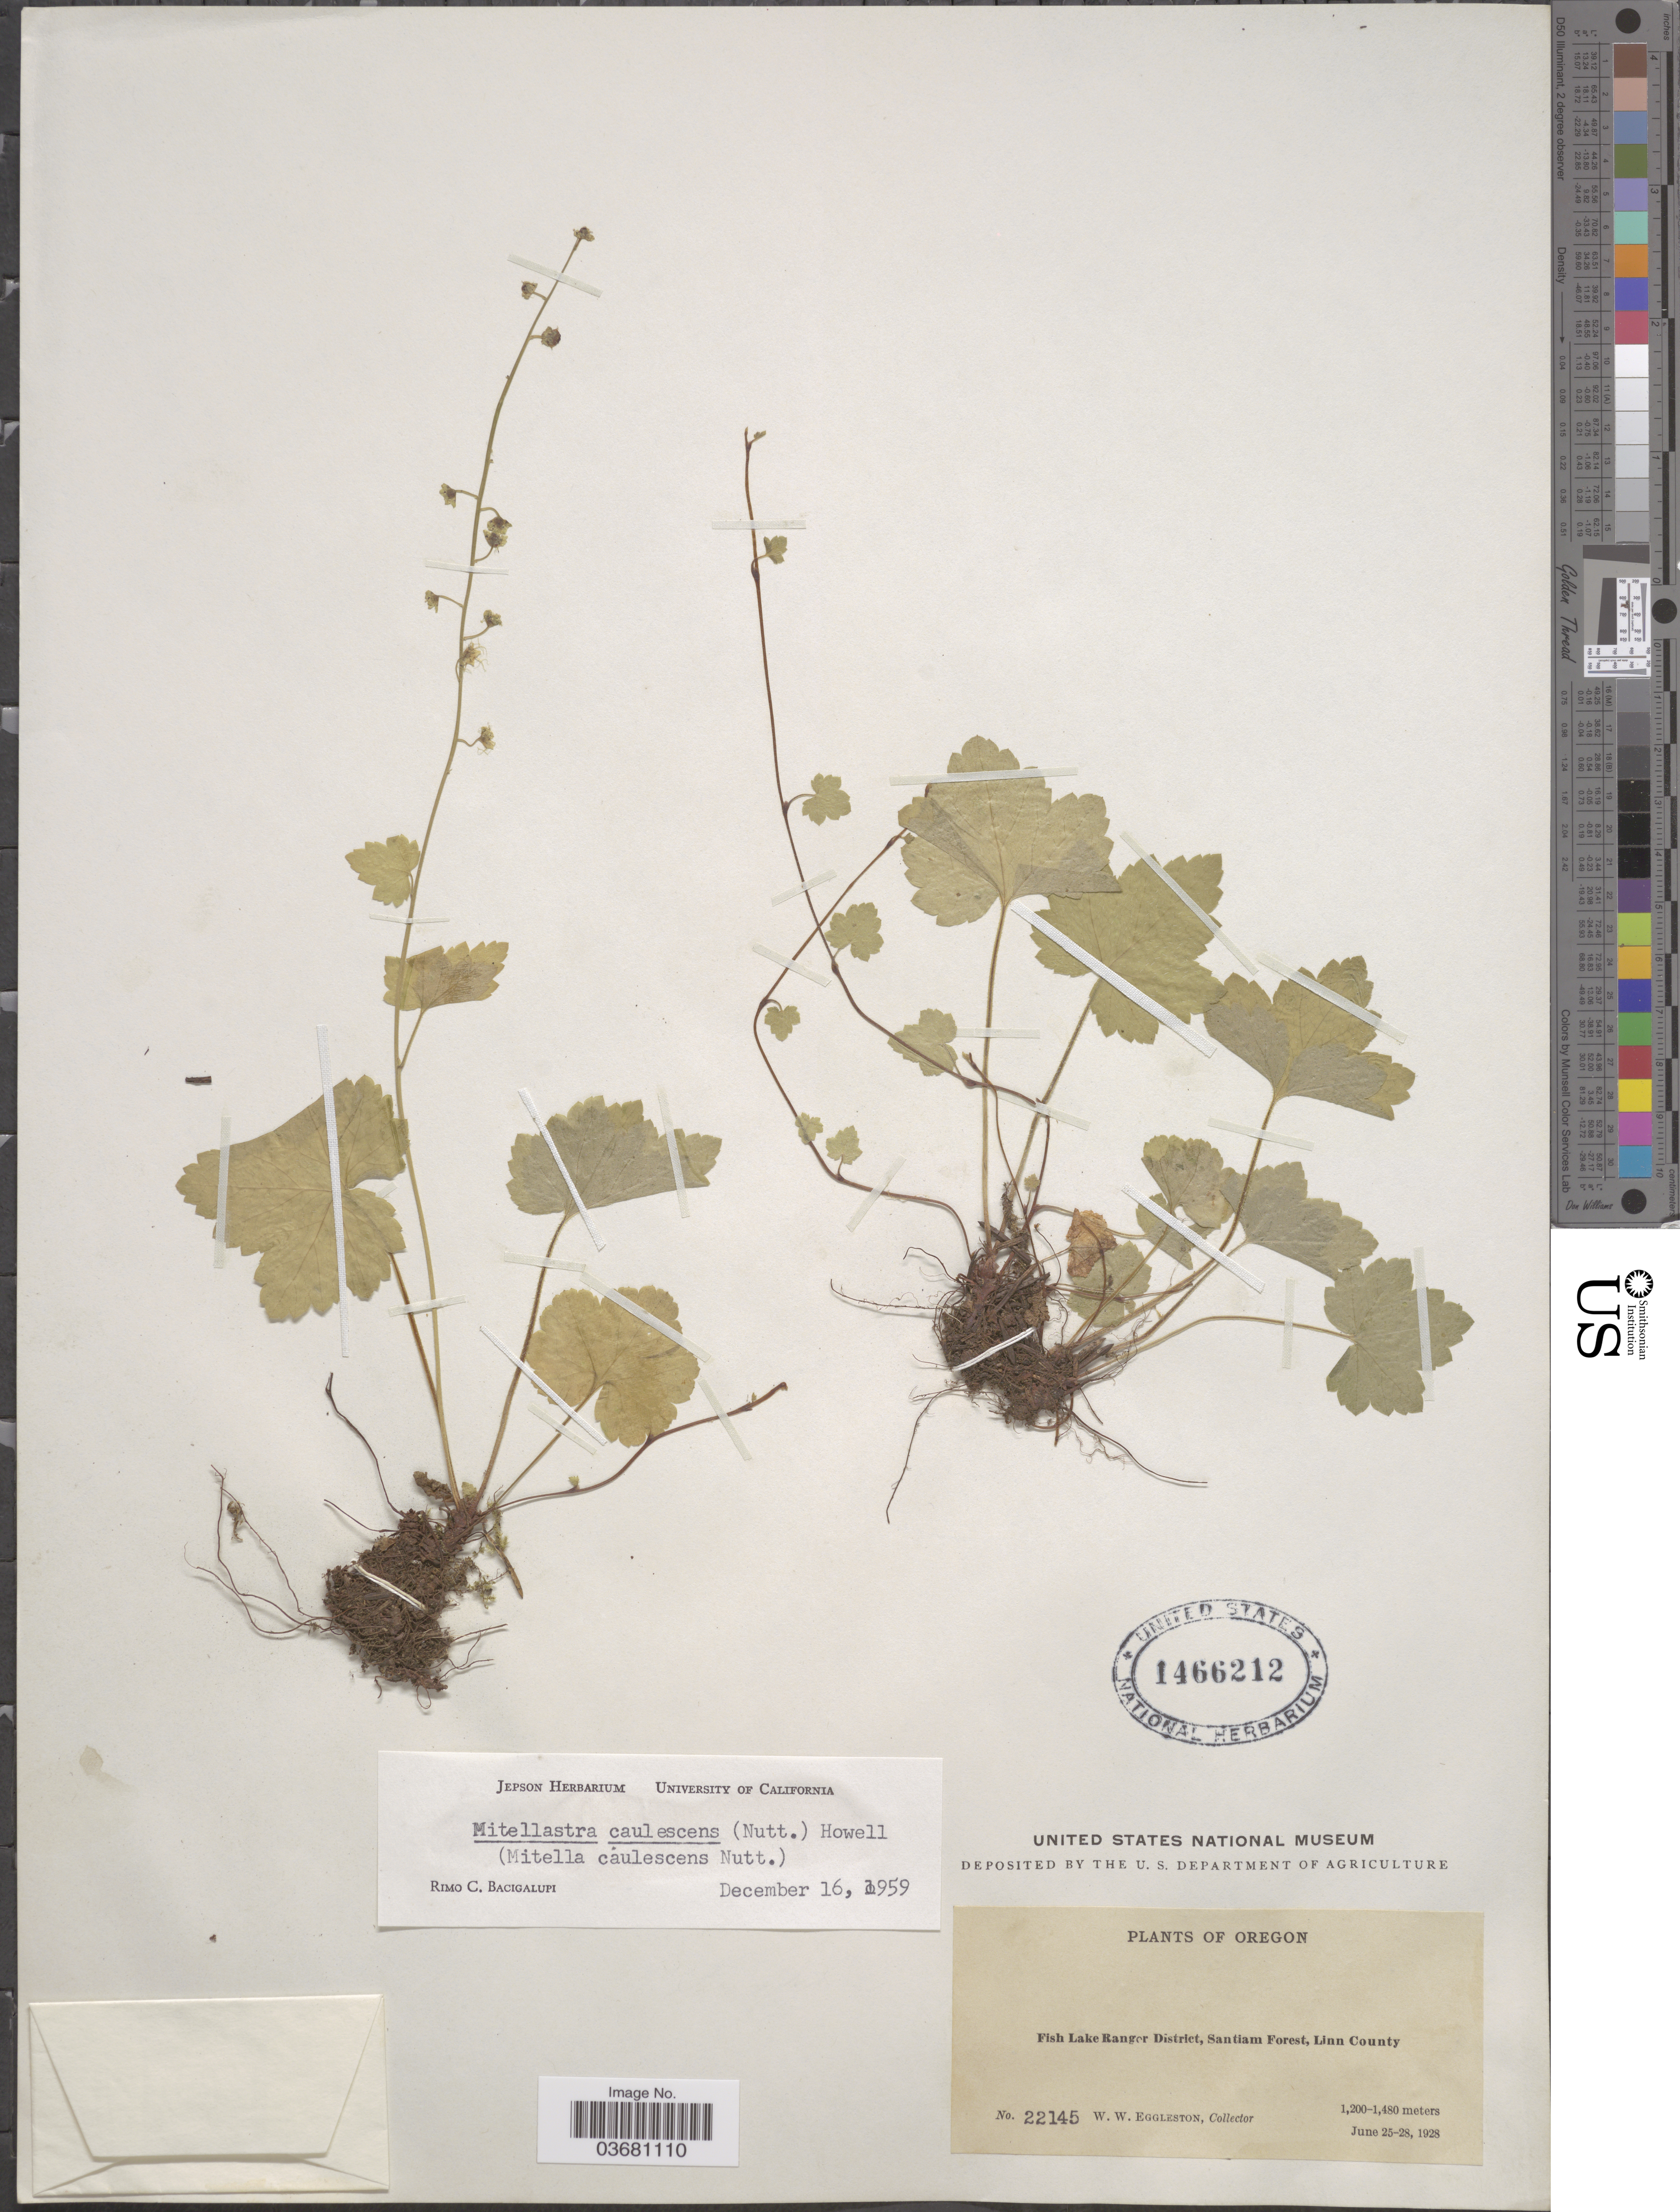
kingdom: Plantae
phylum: Tracheophyta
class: Magnoliopsida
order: Saxifragales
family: Saxifragaceae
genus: Mitella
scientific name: Mitella caulescens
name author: (Nutt.) Howell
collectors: W. W. Eggleston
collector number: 22145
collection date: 1928-06-25/1928-06-28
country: United States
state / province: Oregon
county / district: Linn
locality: Fish Lake Ranger District, Santiam Forest, Linn County.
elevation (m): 1200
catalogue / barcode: US 1466212